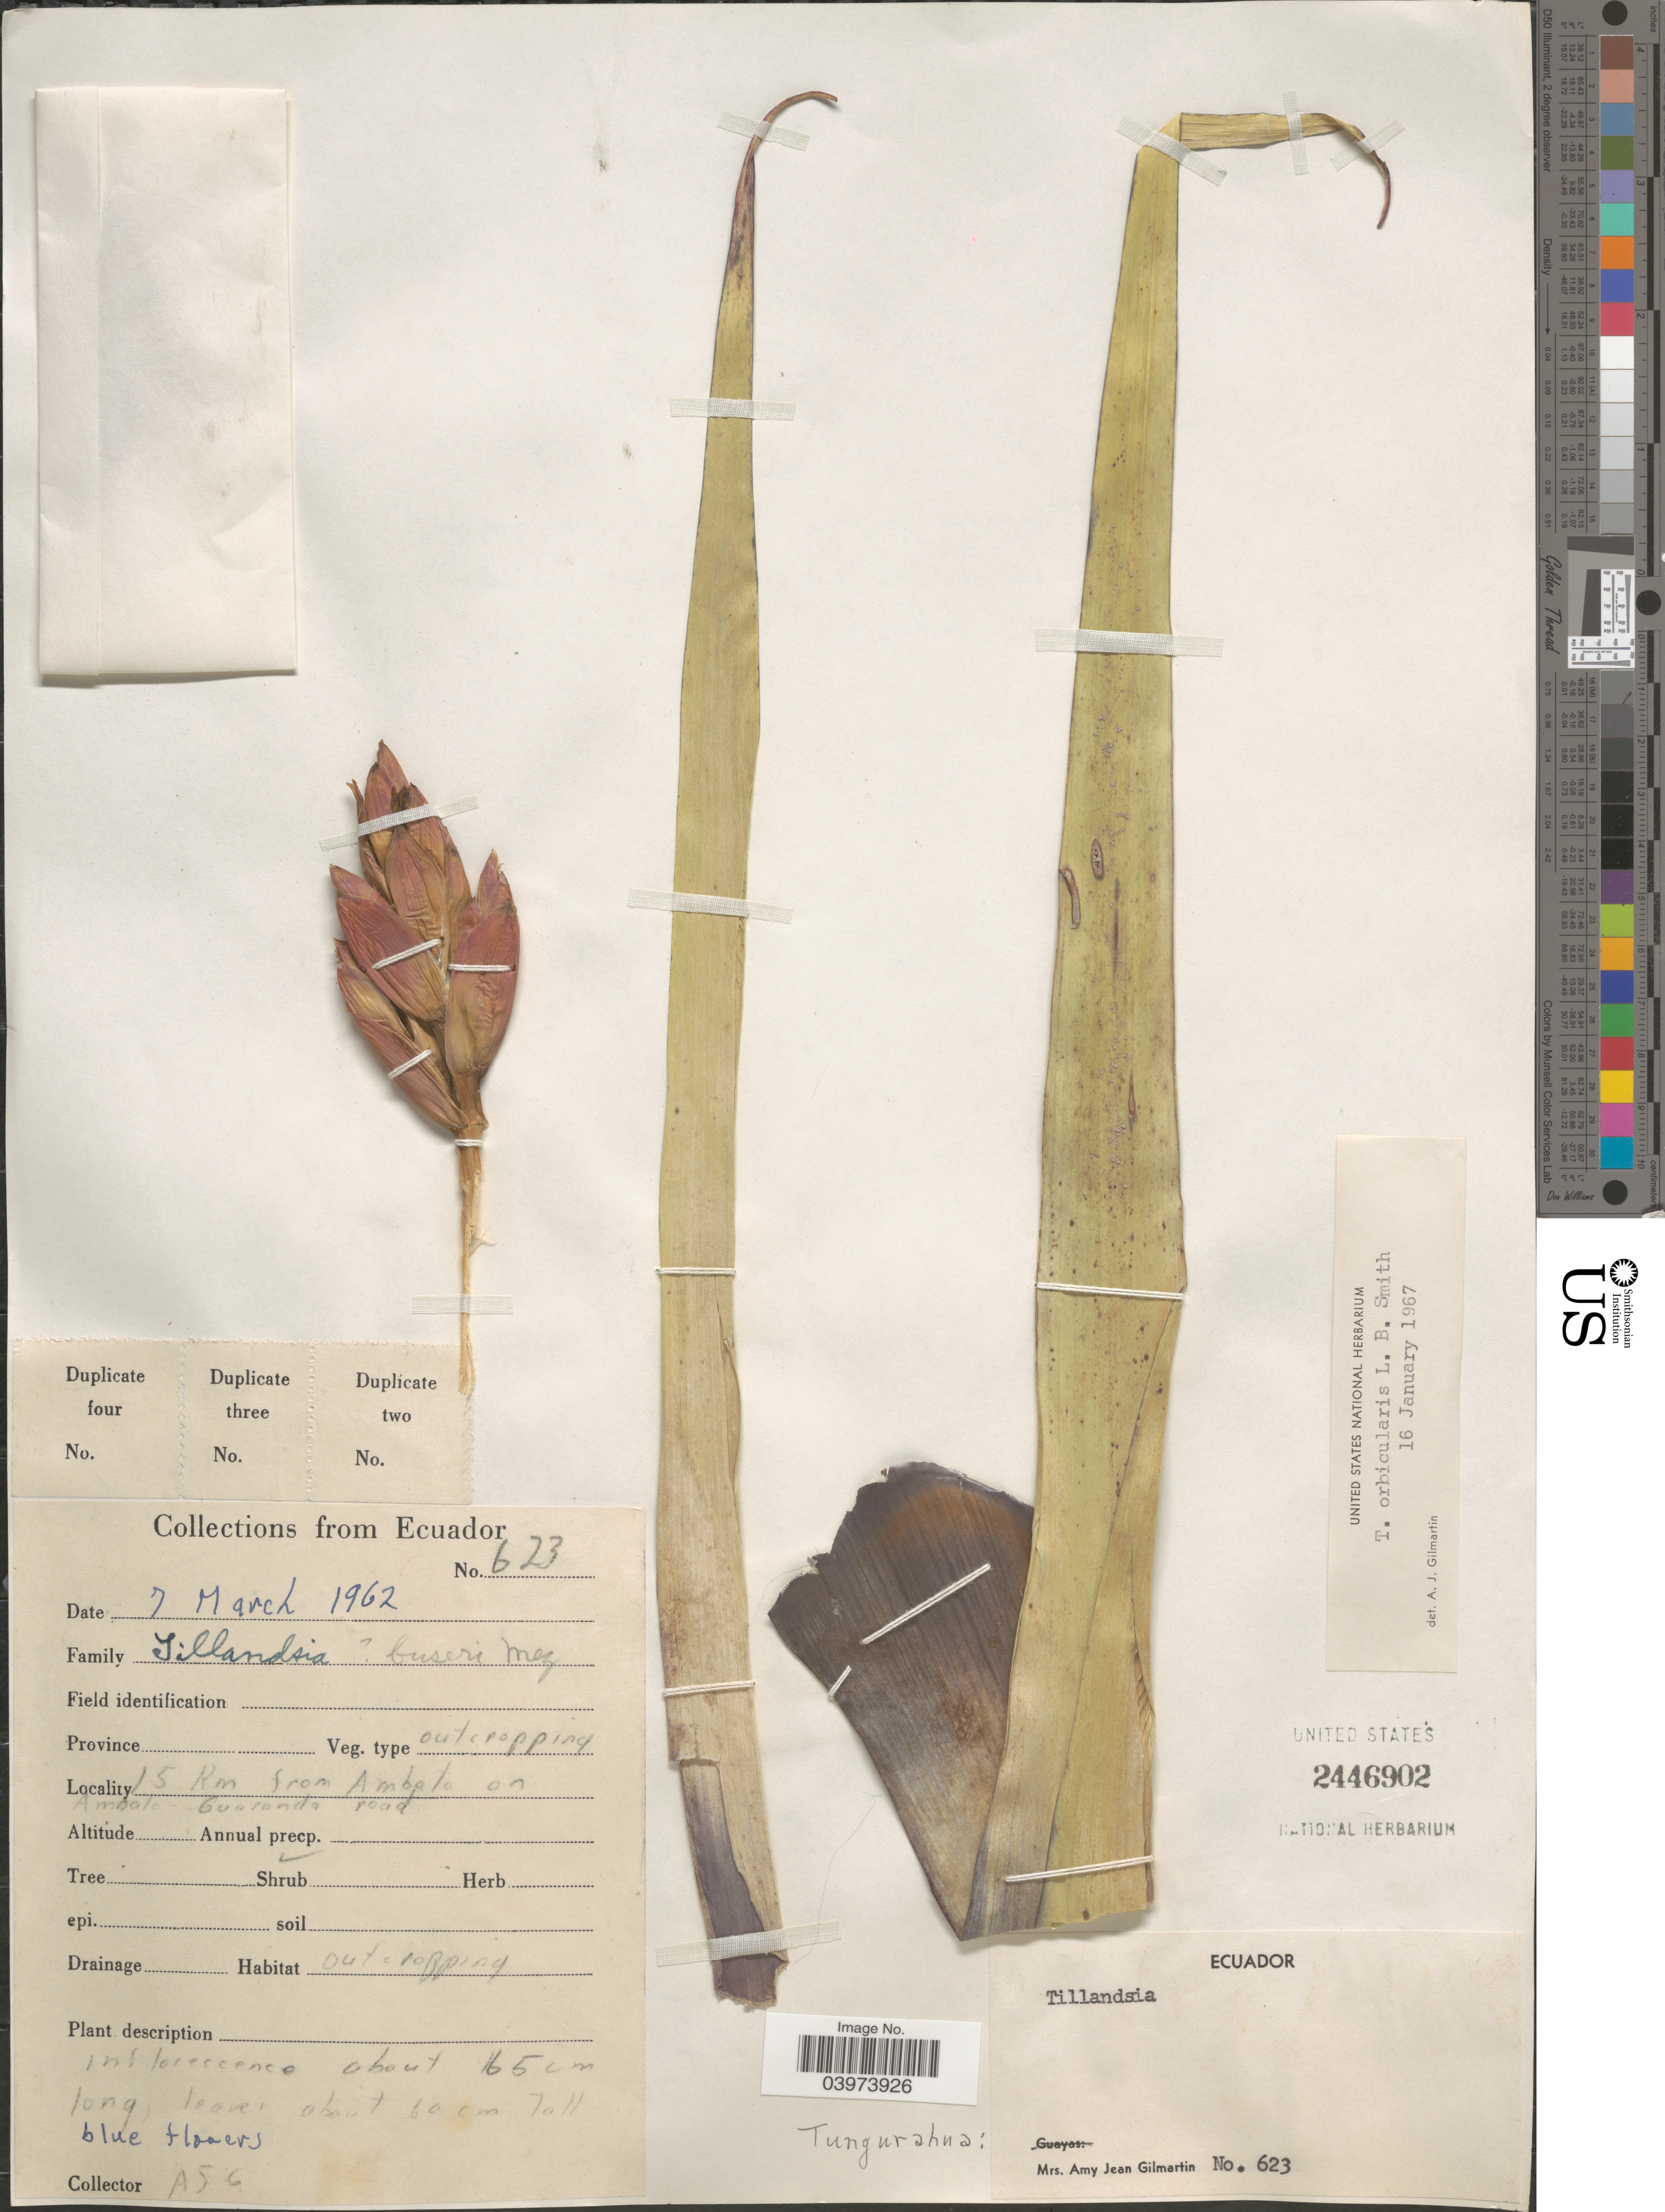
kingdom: Plantae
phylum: Tracheophyta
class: Liliopsida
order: Poales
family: Bromeliaceae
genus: Tillandsia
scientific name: Tillandsia orbicularis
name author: L.B. Sm.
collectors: A. J. Gilmartin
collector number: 623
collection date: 1962-03-07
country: Ecuador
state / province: Tungurahua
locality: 15 Km from Ambato on Ambato Guaranda road.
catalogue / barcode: US 2446902